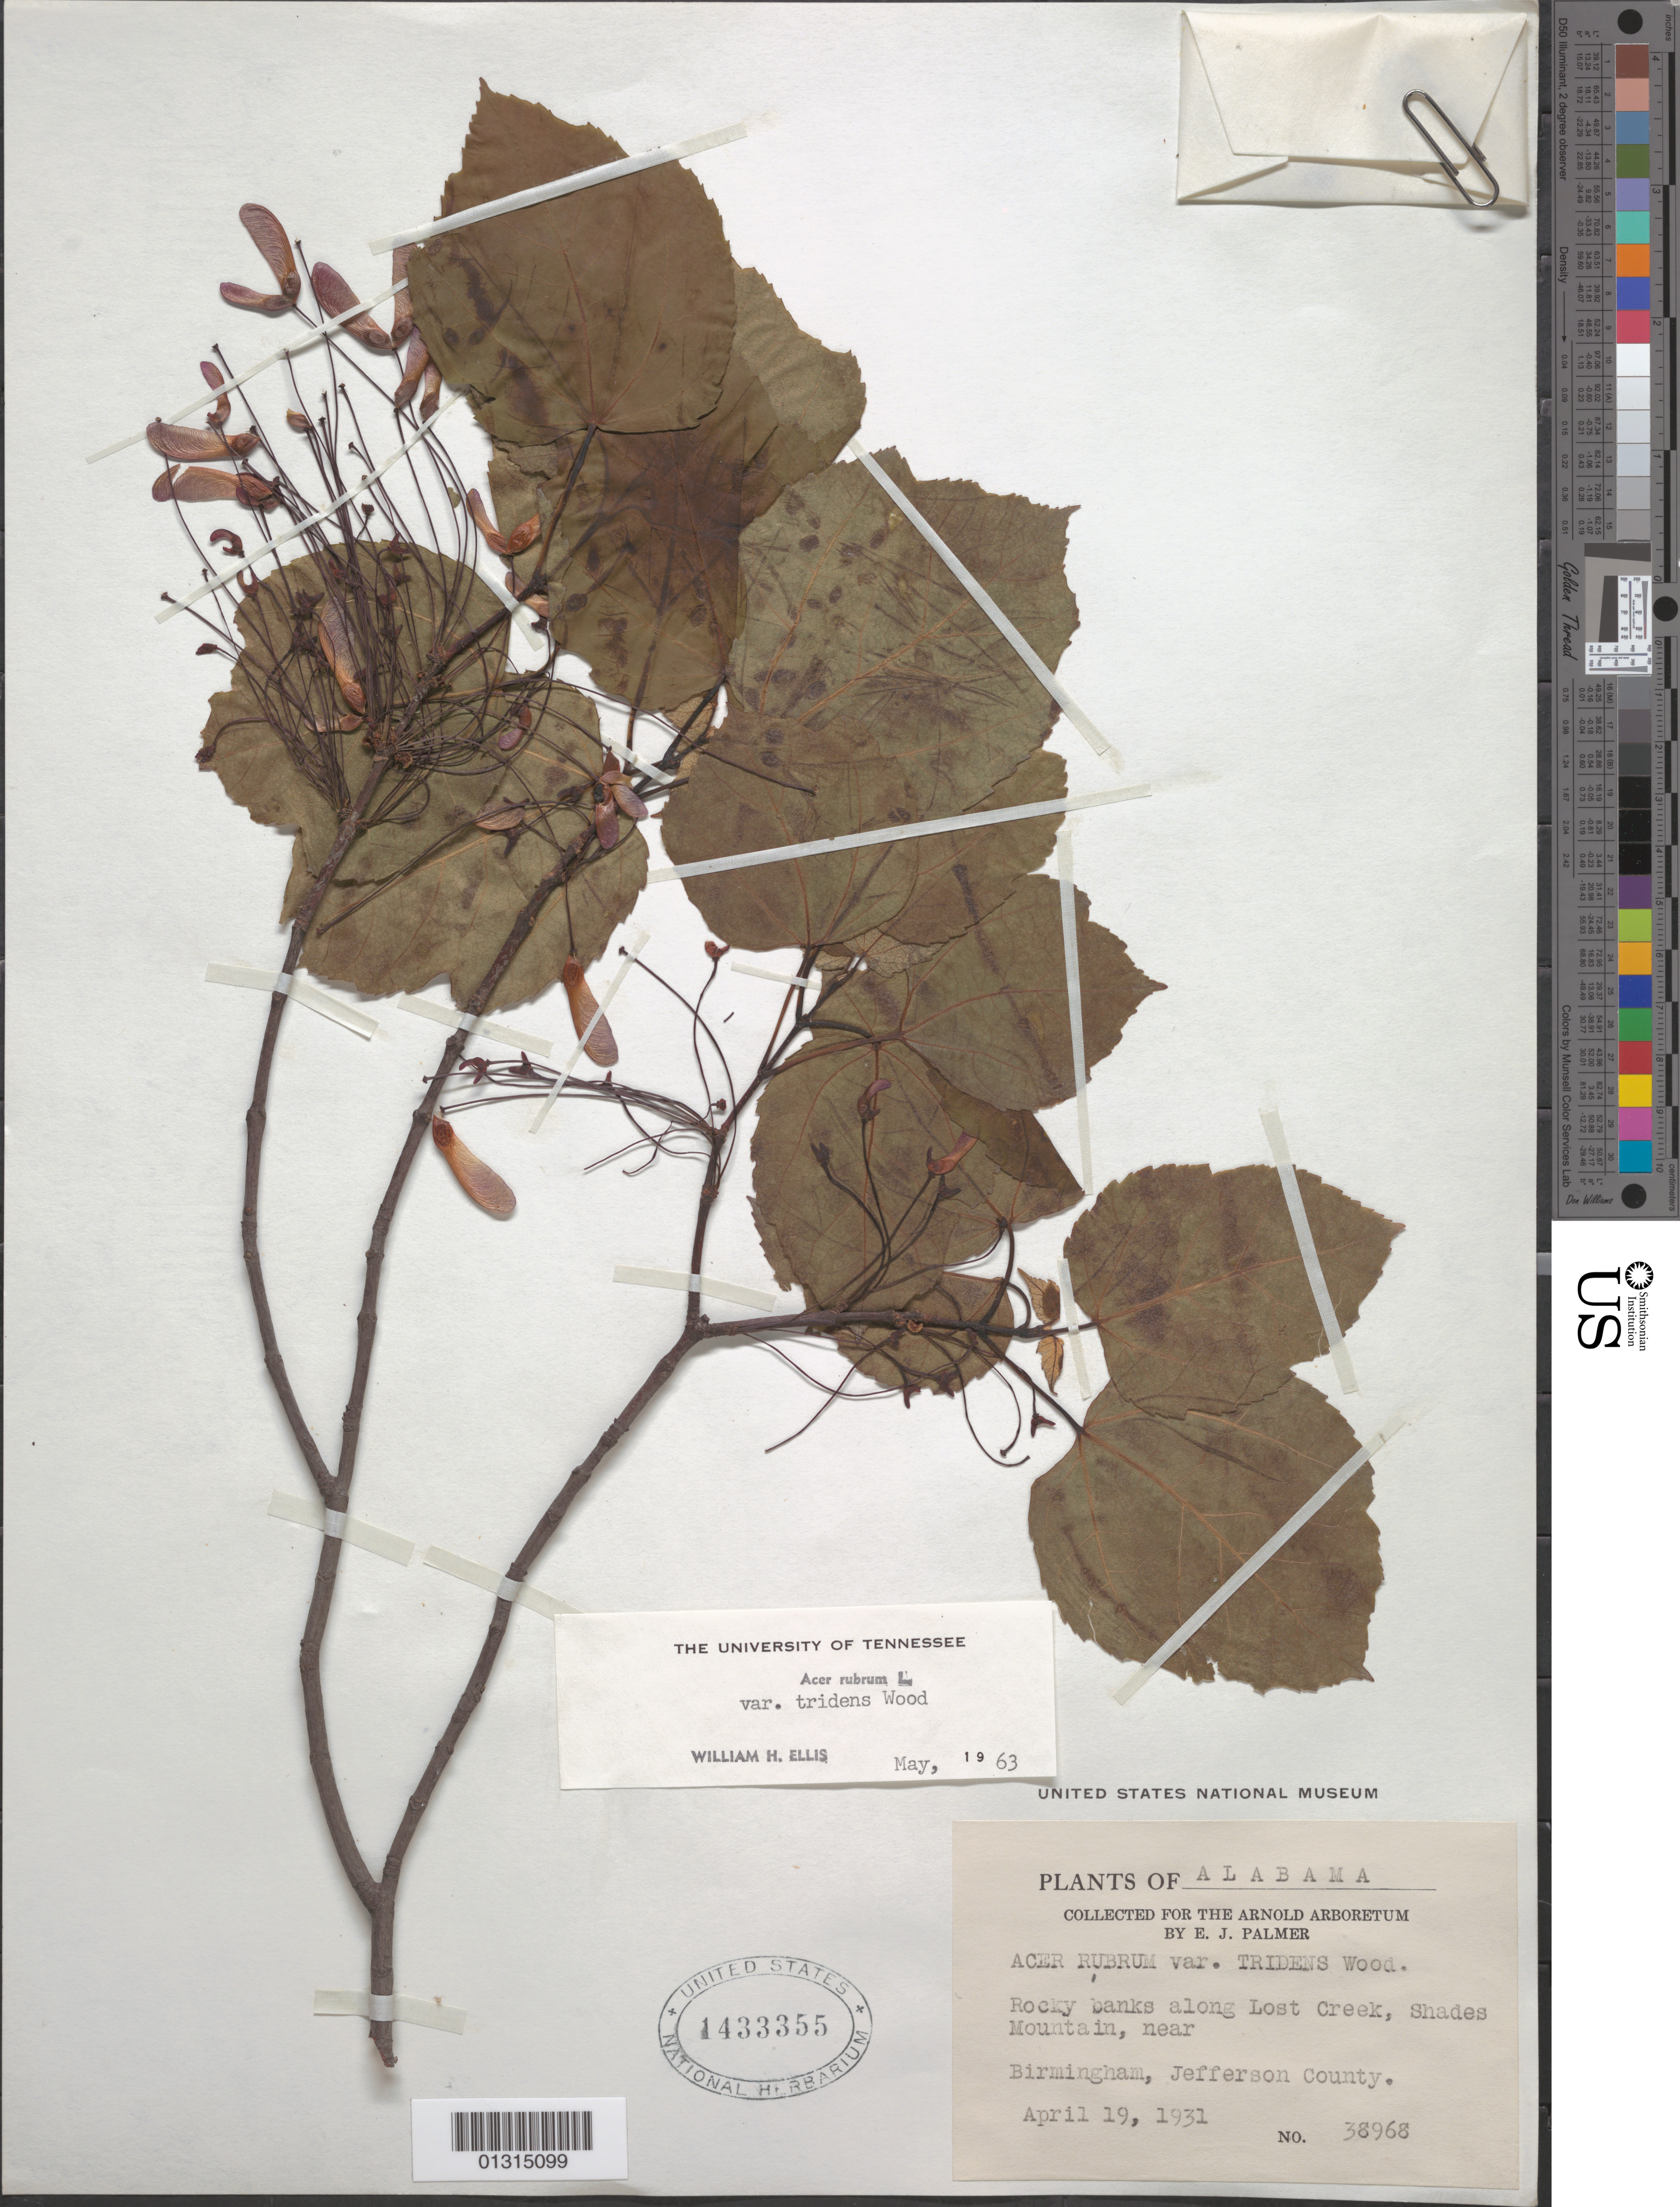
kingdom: Plantae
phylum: Tracheophyta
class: Magnoliopsida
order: Sapindales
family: Sapindaceae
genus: Acer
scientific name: Acer rubrum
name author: L.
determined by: Ellis, W. H.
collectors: E. J. Palmer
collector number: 38968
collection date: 1931-04-19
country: United States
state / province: Alabama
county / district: Jefferson County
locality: Jefferson County, along Lost Creek, Shades Mountain, near Birmingham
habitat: Rocky banks along creek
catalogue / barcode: US 1433355